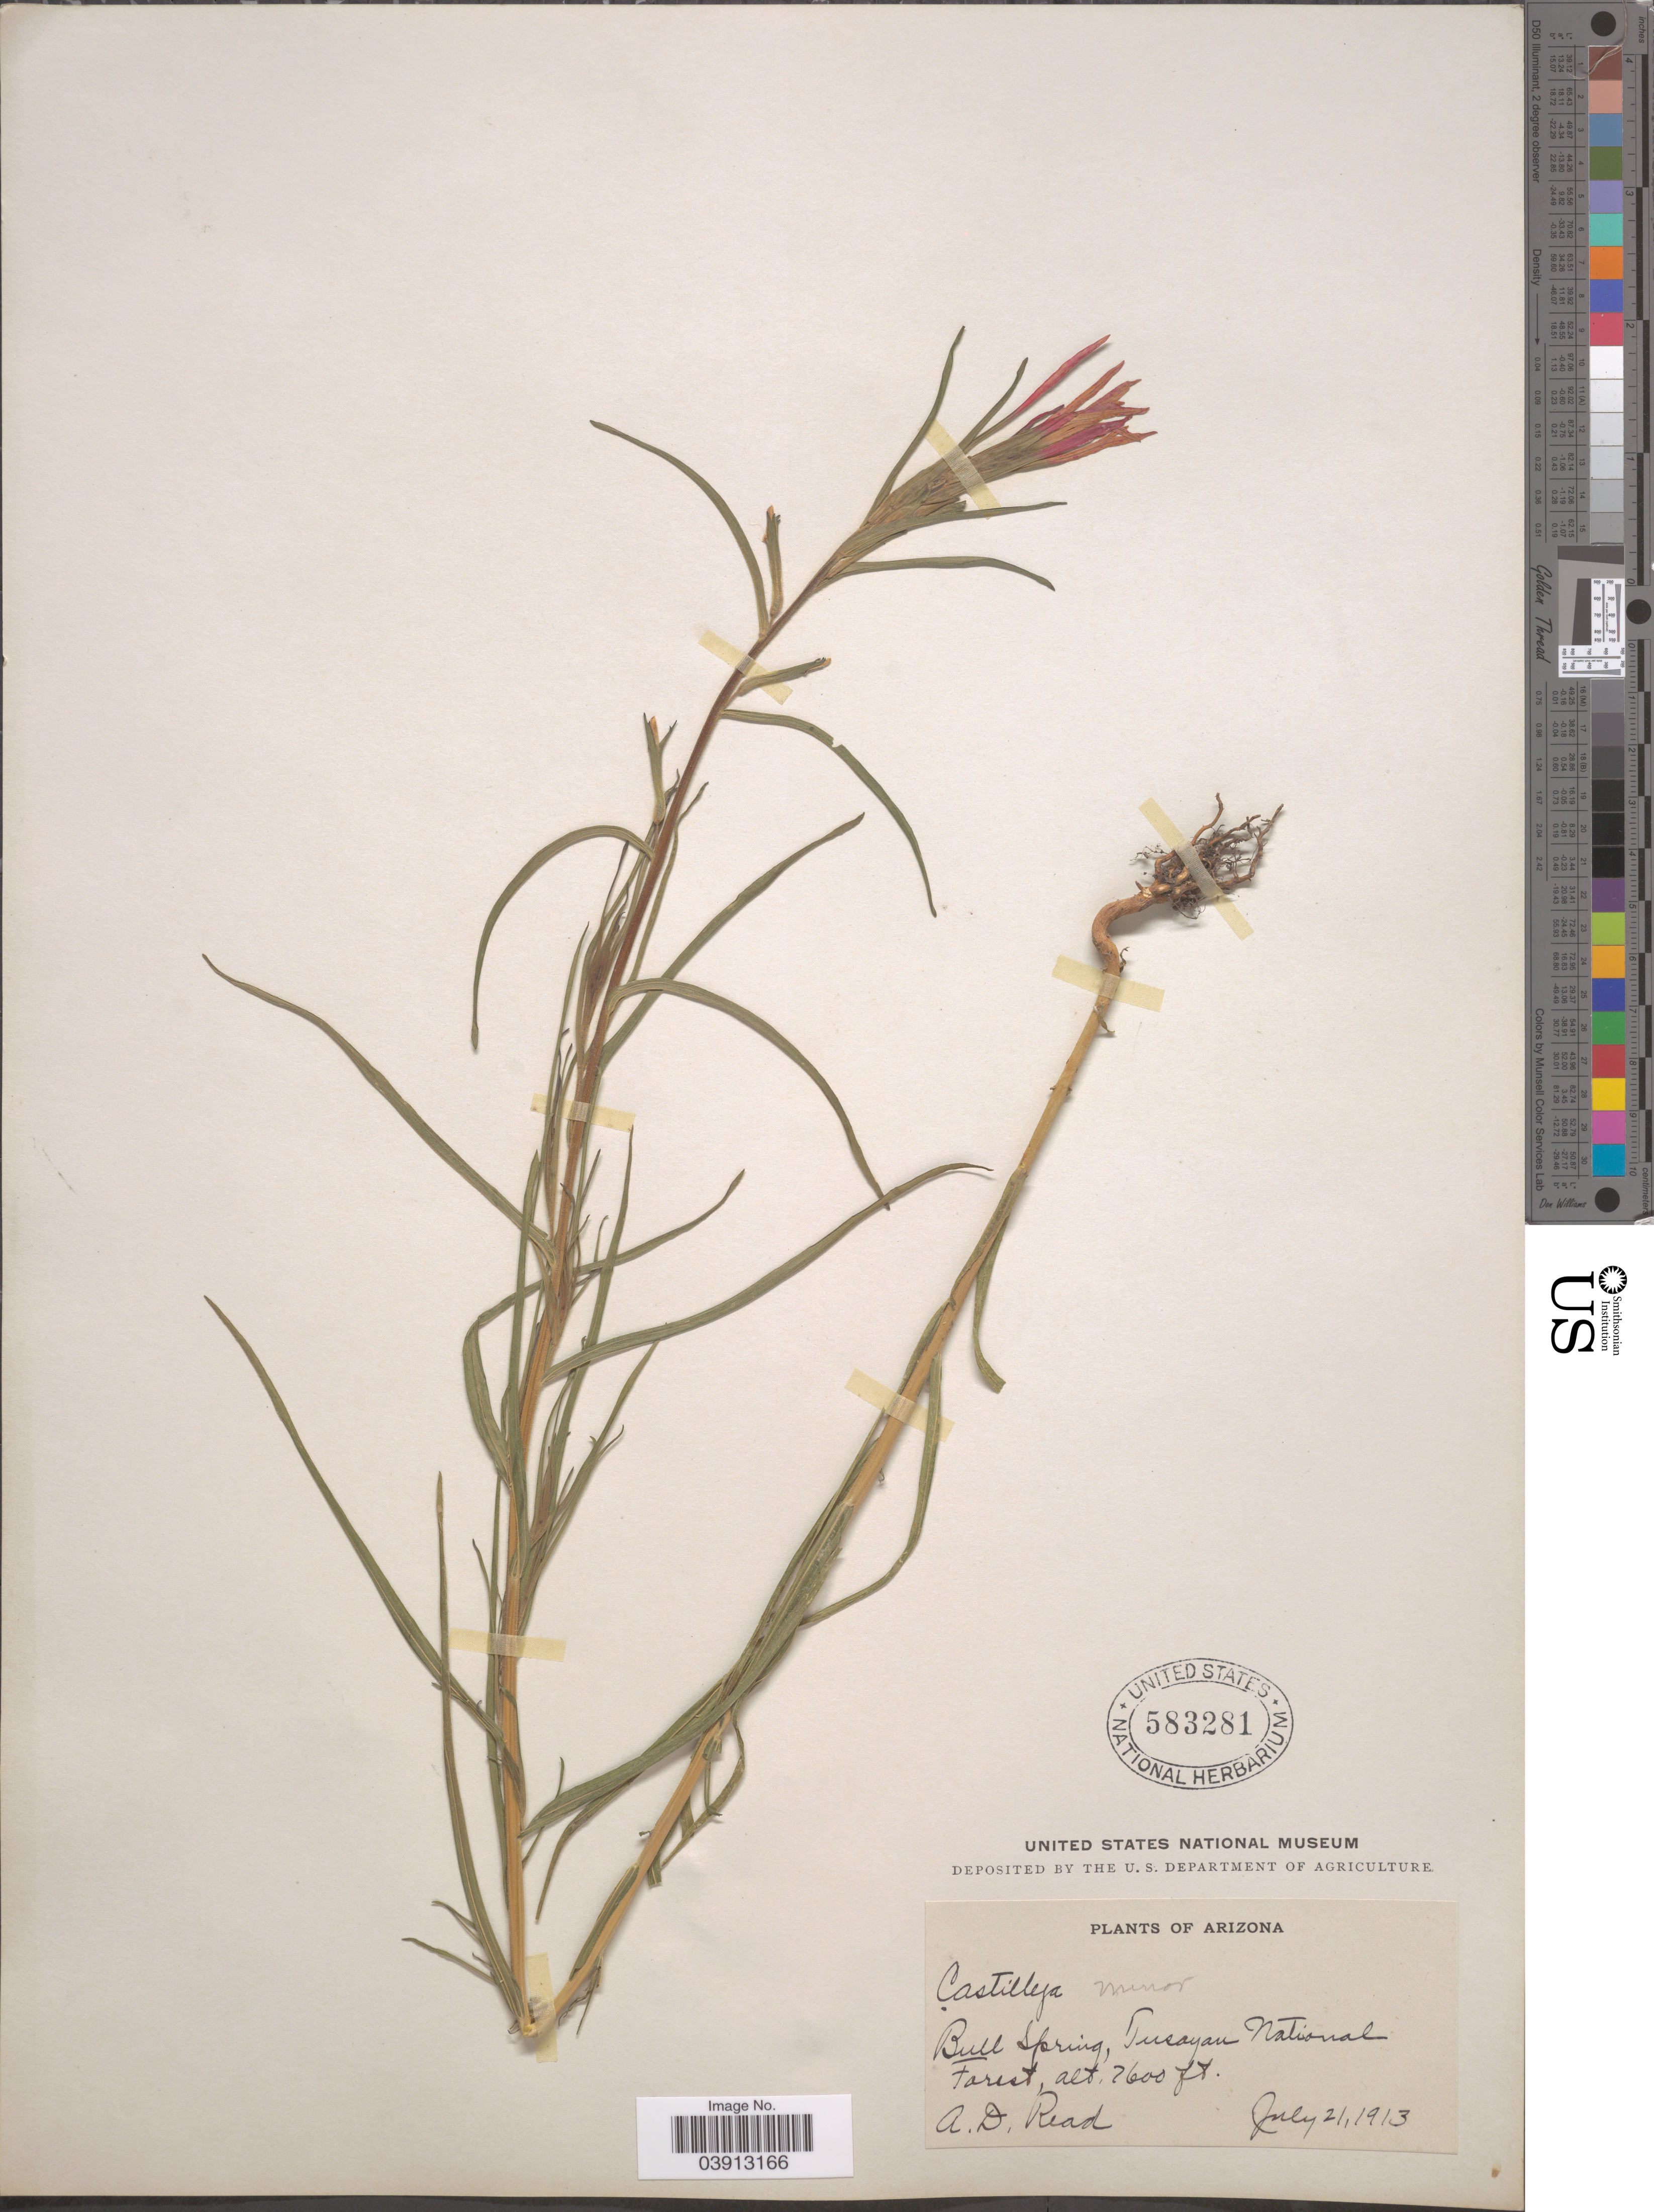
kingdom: Plantae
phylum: Tracheophyta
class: Magnoliopsida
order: Lamiales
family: Orobanchaceae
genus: Castilleja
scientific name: Castilleja minor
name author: A. Gray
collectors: A. D. Read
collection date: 1913-07-21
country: United States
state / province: Arizona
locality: Bull Spring, Tusayan National Forest.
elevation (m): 2316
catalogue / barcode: US 583281